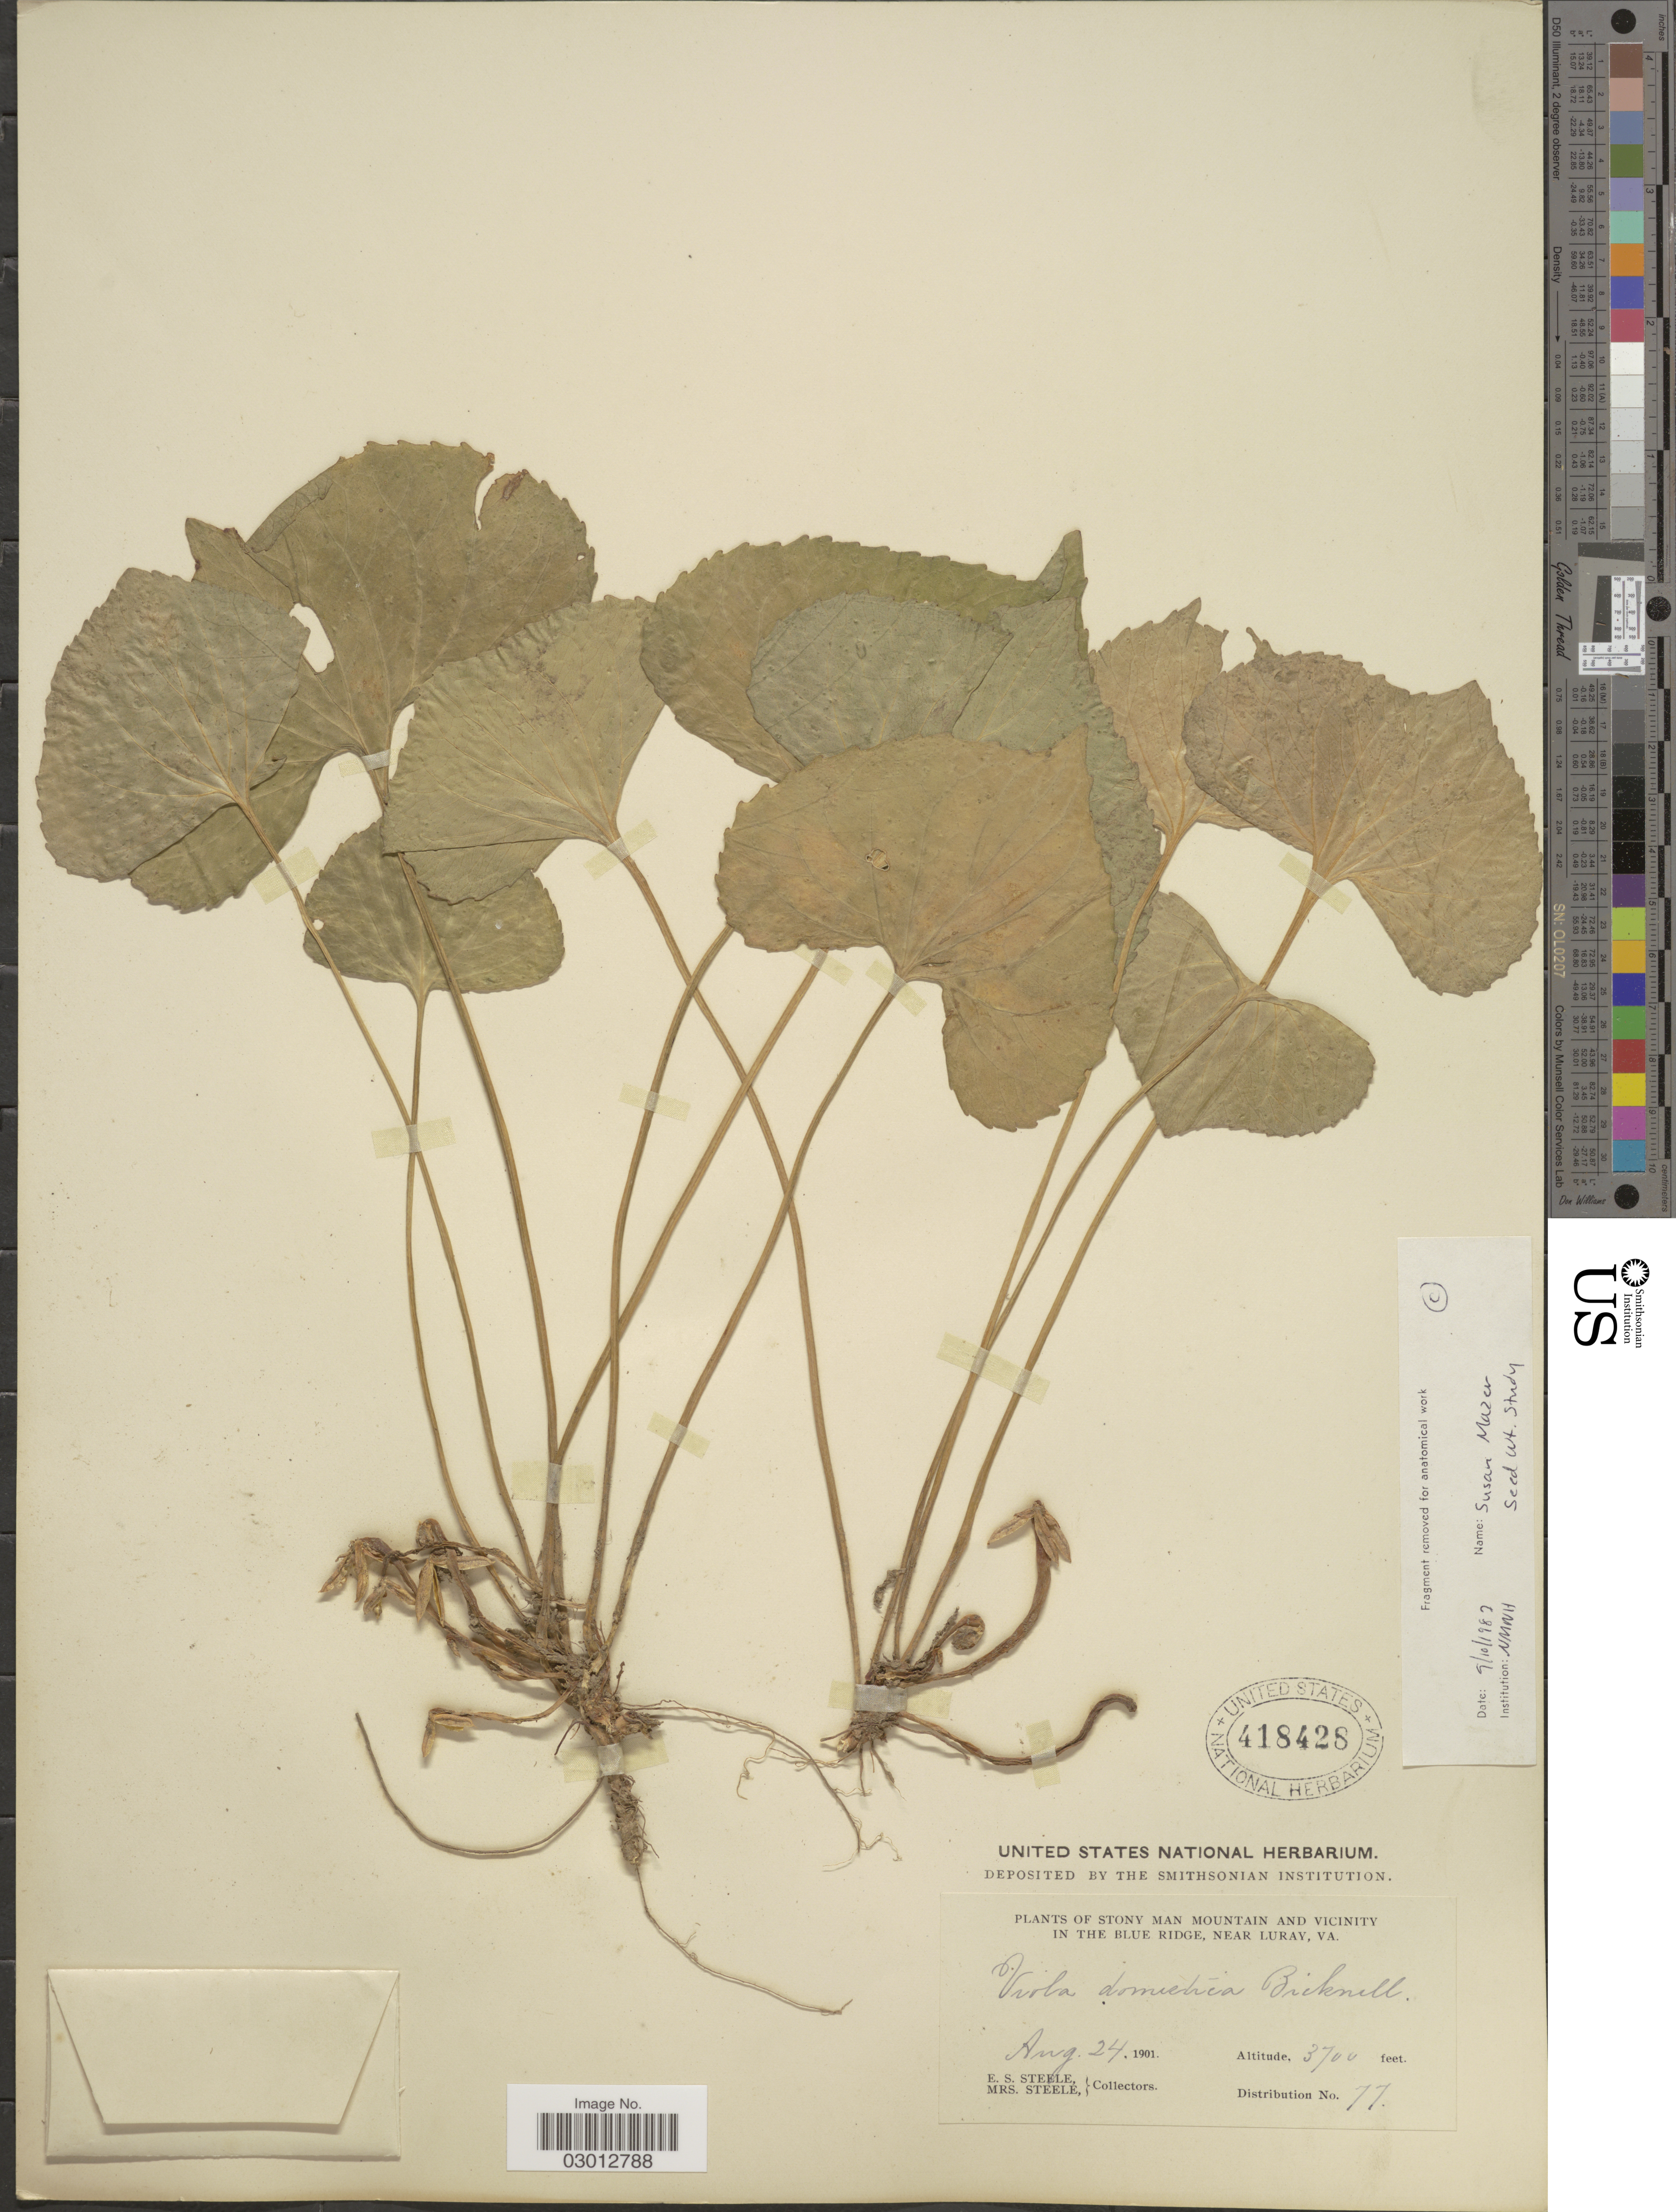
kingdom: Plantae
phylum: Tracheophyta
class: Magnoliopsida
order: Malpighiales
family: Violaceae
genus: Viola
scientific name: Viola papilionacea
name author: Pursh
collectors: E. Steele & Mrs. E. S. Steele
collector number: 77?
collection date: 1901-08-24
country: United States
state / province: Virginia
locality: Stony Man Mountain and vicinity in the Blue Ridge, near Luray, Va.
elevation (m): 1128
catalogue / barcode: US 418428